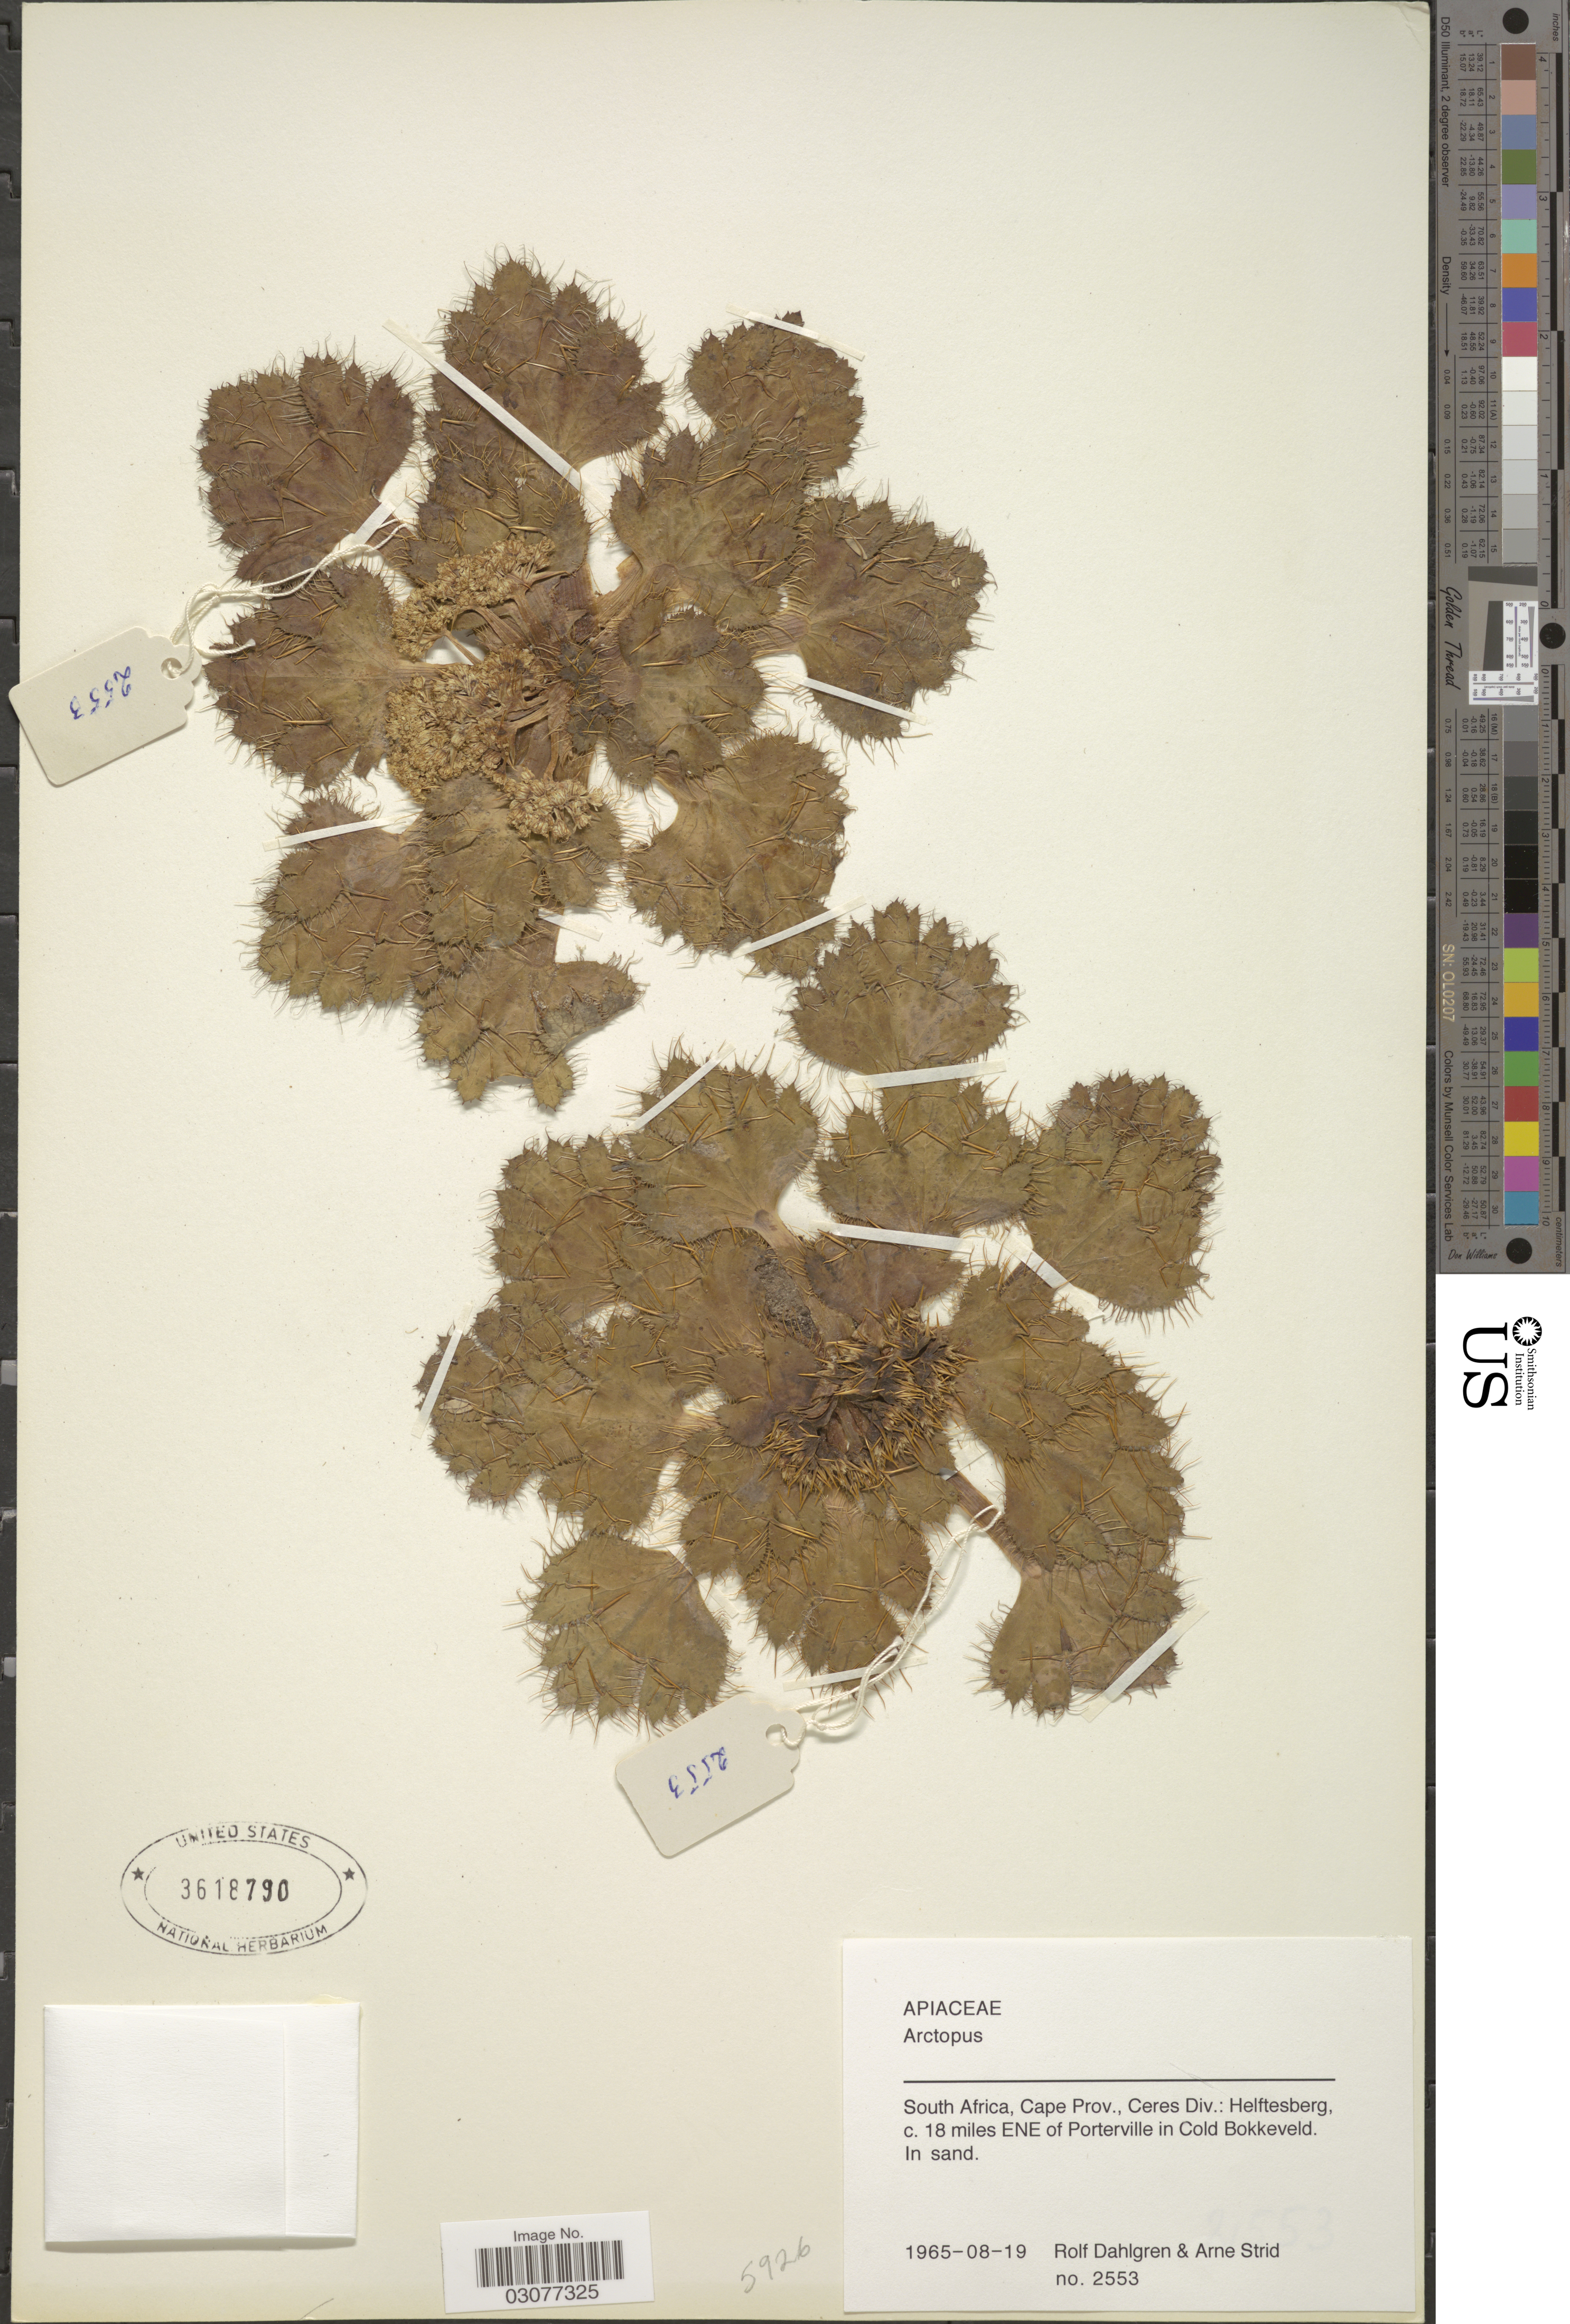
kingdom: Plantae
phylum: Tracheophyta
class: Magnoliopsida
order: Apiales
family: Apiaceae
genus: Arctopus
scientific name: Arctopus sp.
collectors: R. Dahlgren & A. Strid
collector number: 2553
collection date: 1965-08-19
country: South Africa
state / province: Western Cape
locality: Ceres Div.: Helftesberg, c. 18 miles ENE of Porterville in Cold Bokkeveld.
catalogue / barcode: US 3618790